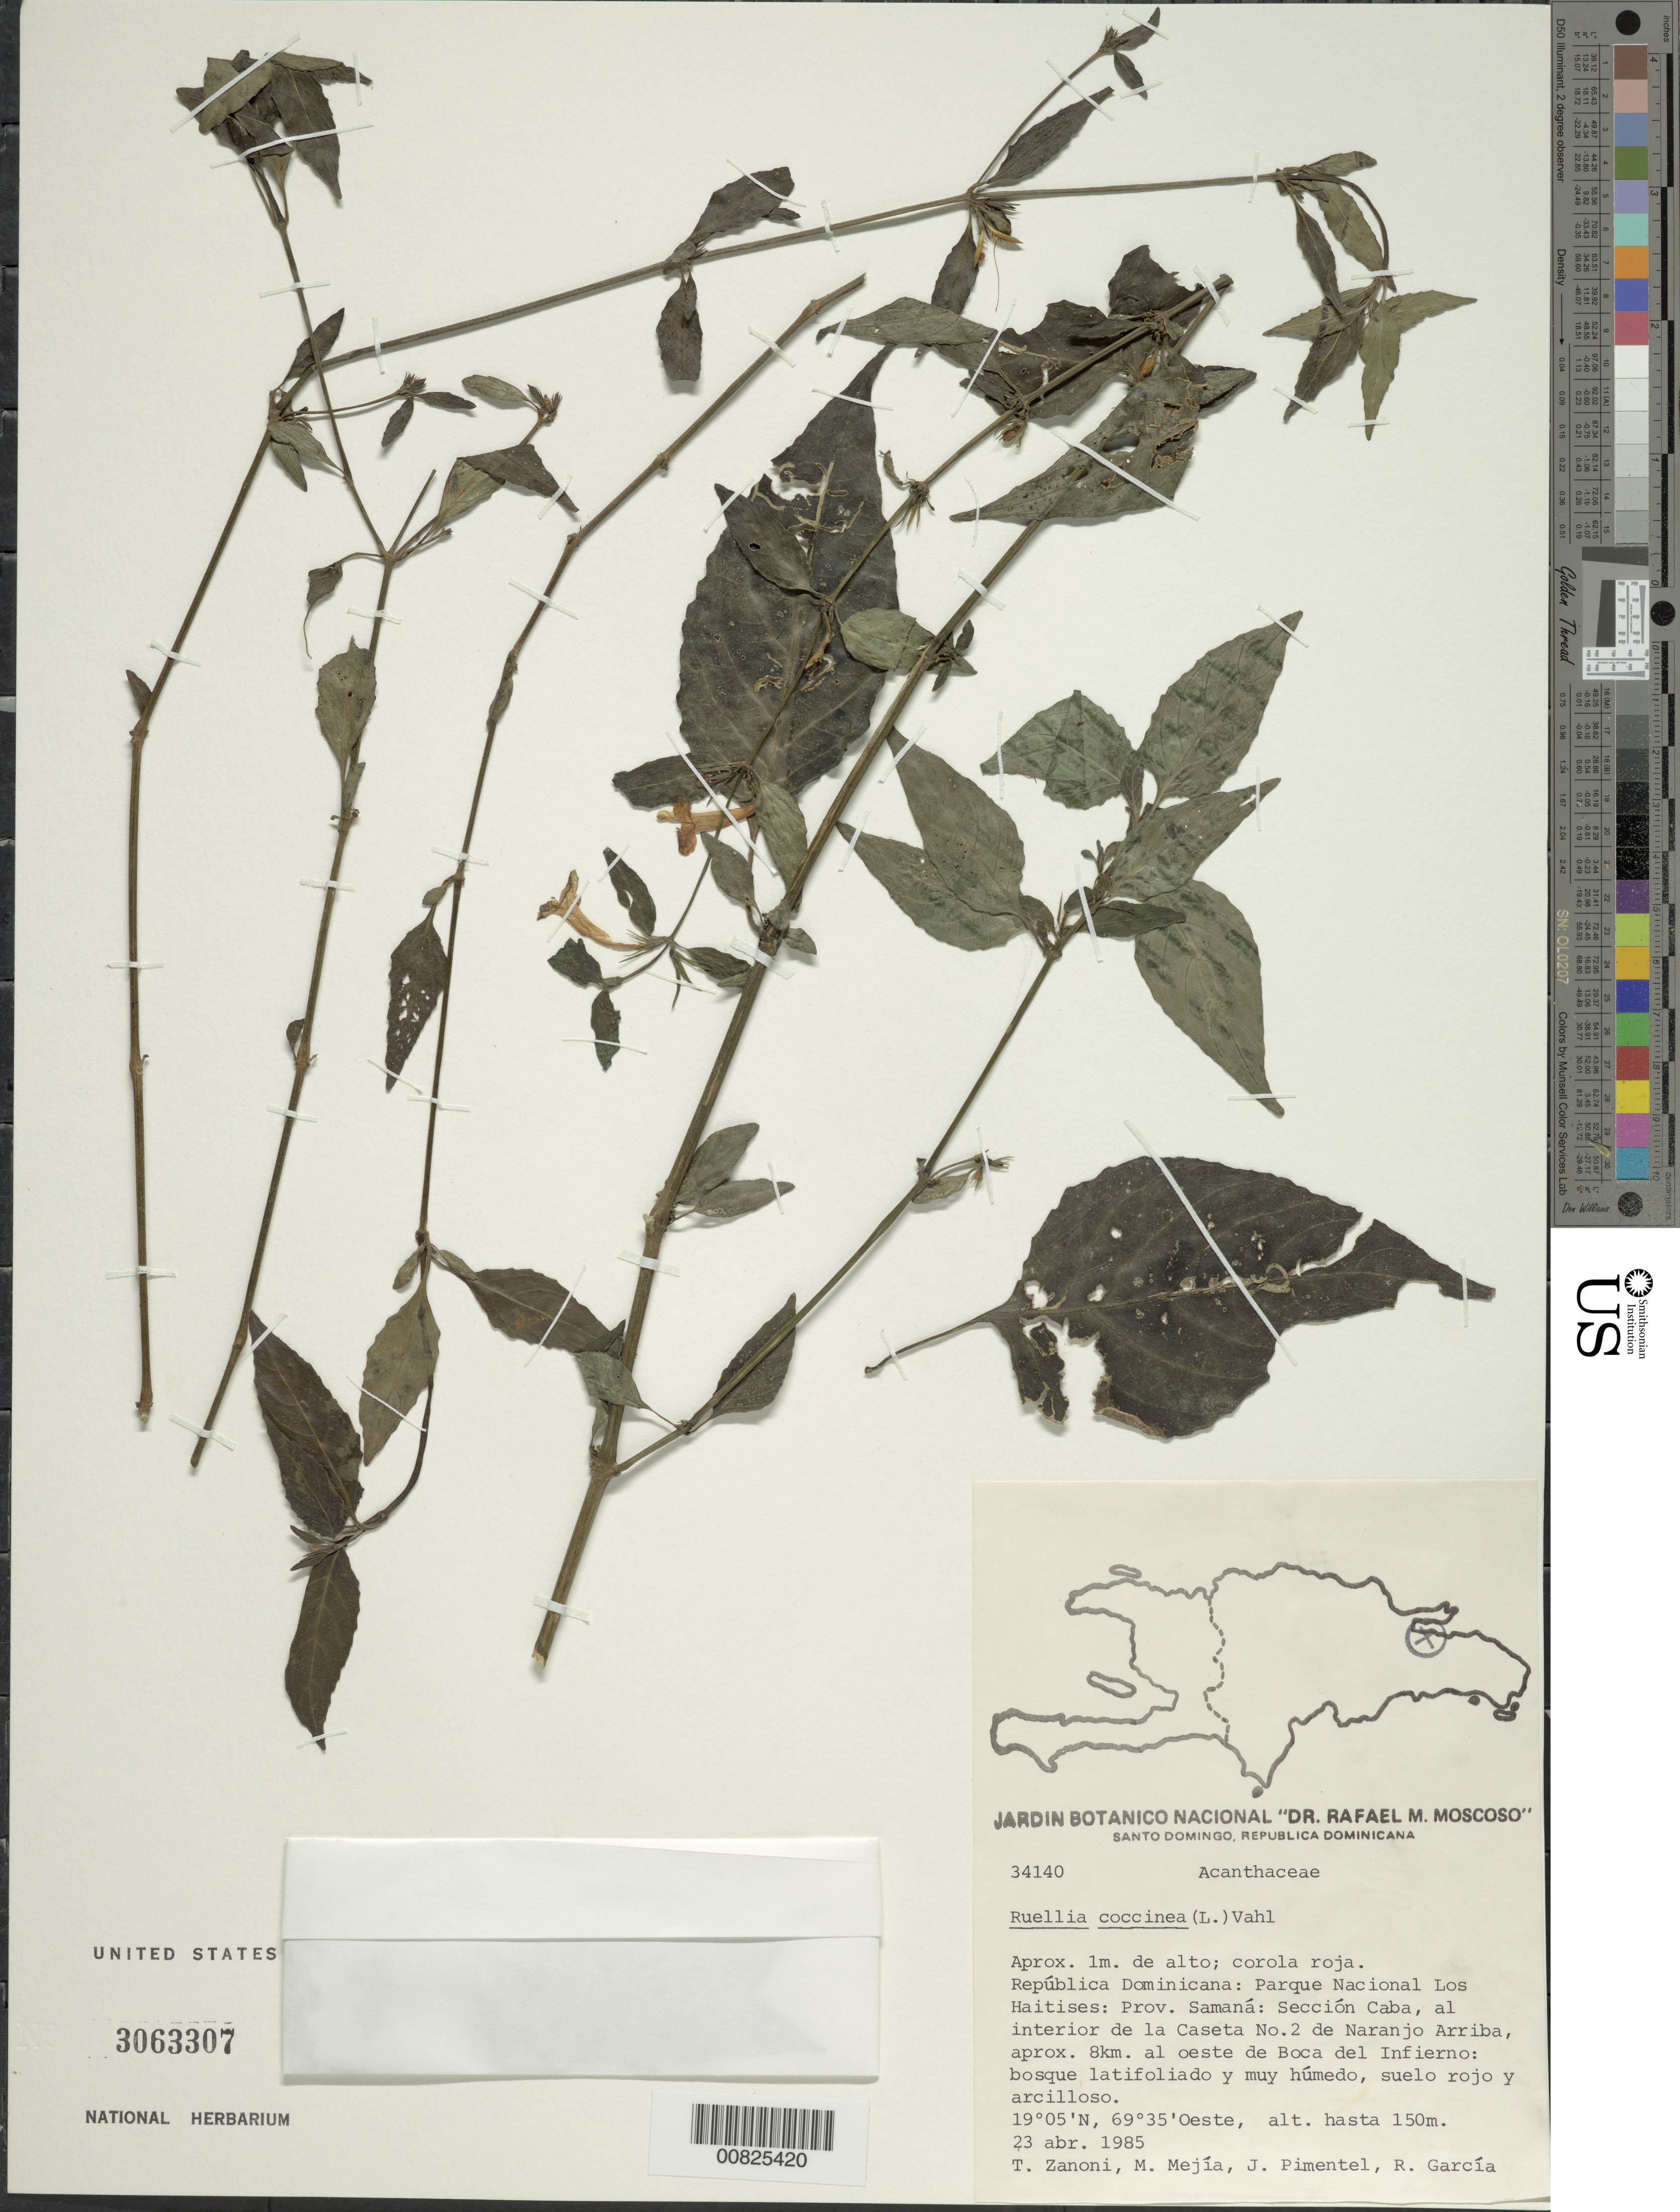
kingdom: Plantae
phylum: Tracheophyta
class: Magnoliopsida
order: Lamiales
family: Acanthaceae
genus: Ruellia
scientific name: Ruellia coccinea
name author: (L.) Vahl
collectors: T. A. Zanoni, M. Mejia, J. Pimentel & R. G. García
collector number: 34140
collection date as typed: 23 Apr 1985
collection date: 1985-04-23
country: Dominican Republic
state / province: Samana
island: Hispaniola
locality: Parque Nacional Los Haitises; Sección Caba, al interior de la Caseta No. 2 de Naranjo Arriba, aprox, 8 km al oeste de Boca del Infierno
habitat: Bosque latifoliado y muy húmedo, suelo rojo y arcilloso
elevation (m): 150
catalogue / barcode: US 3063307